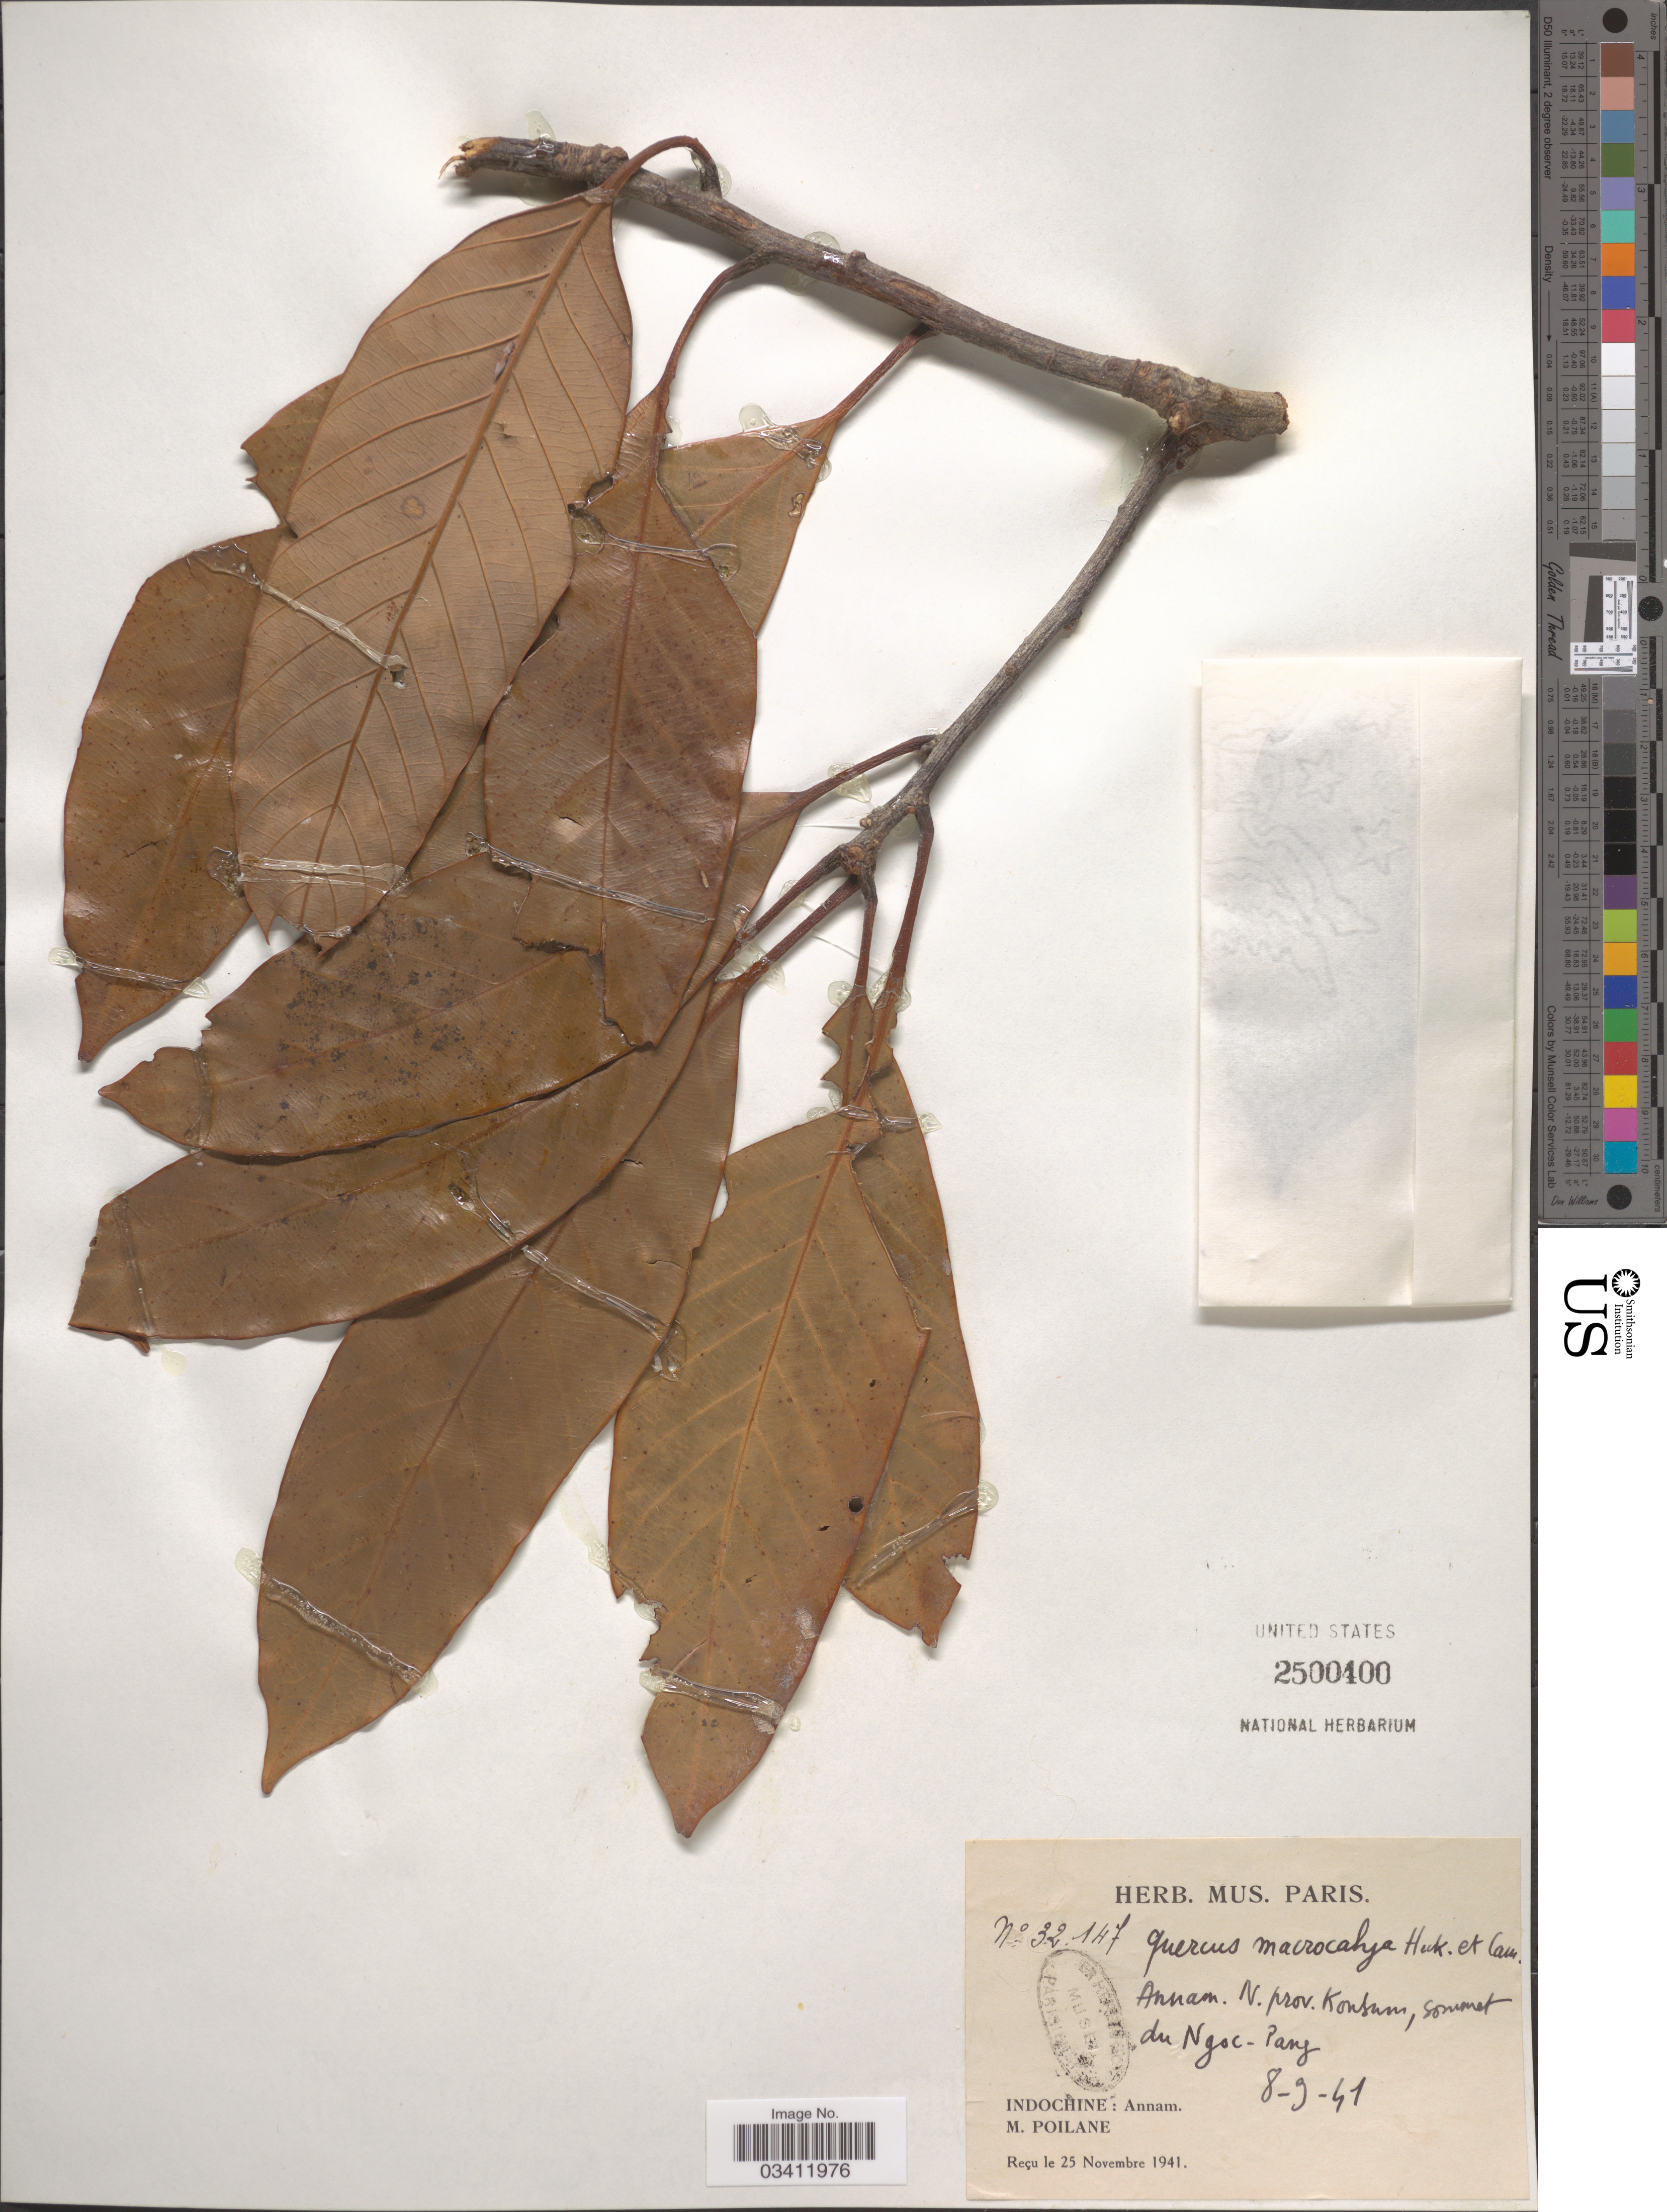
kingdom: Plantae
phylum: Tracheophyta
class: Magnoliopsida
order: Fagales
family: Fagaceae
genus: Quercus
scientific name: Quercus macrocalyx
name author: Hickel & A. Camus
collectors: M. Poilane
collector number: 32147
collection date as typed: Transcribed d/m/y: 8/9/41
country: Vietnam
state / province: Kon Tum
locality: Annam. N. prov. Kontum, sommet du Ngoc-Panz. Indochine.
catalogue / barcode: US 2500400